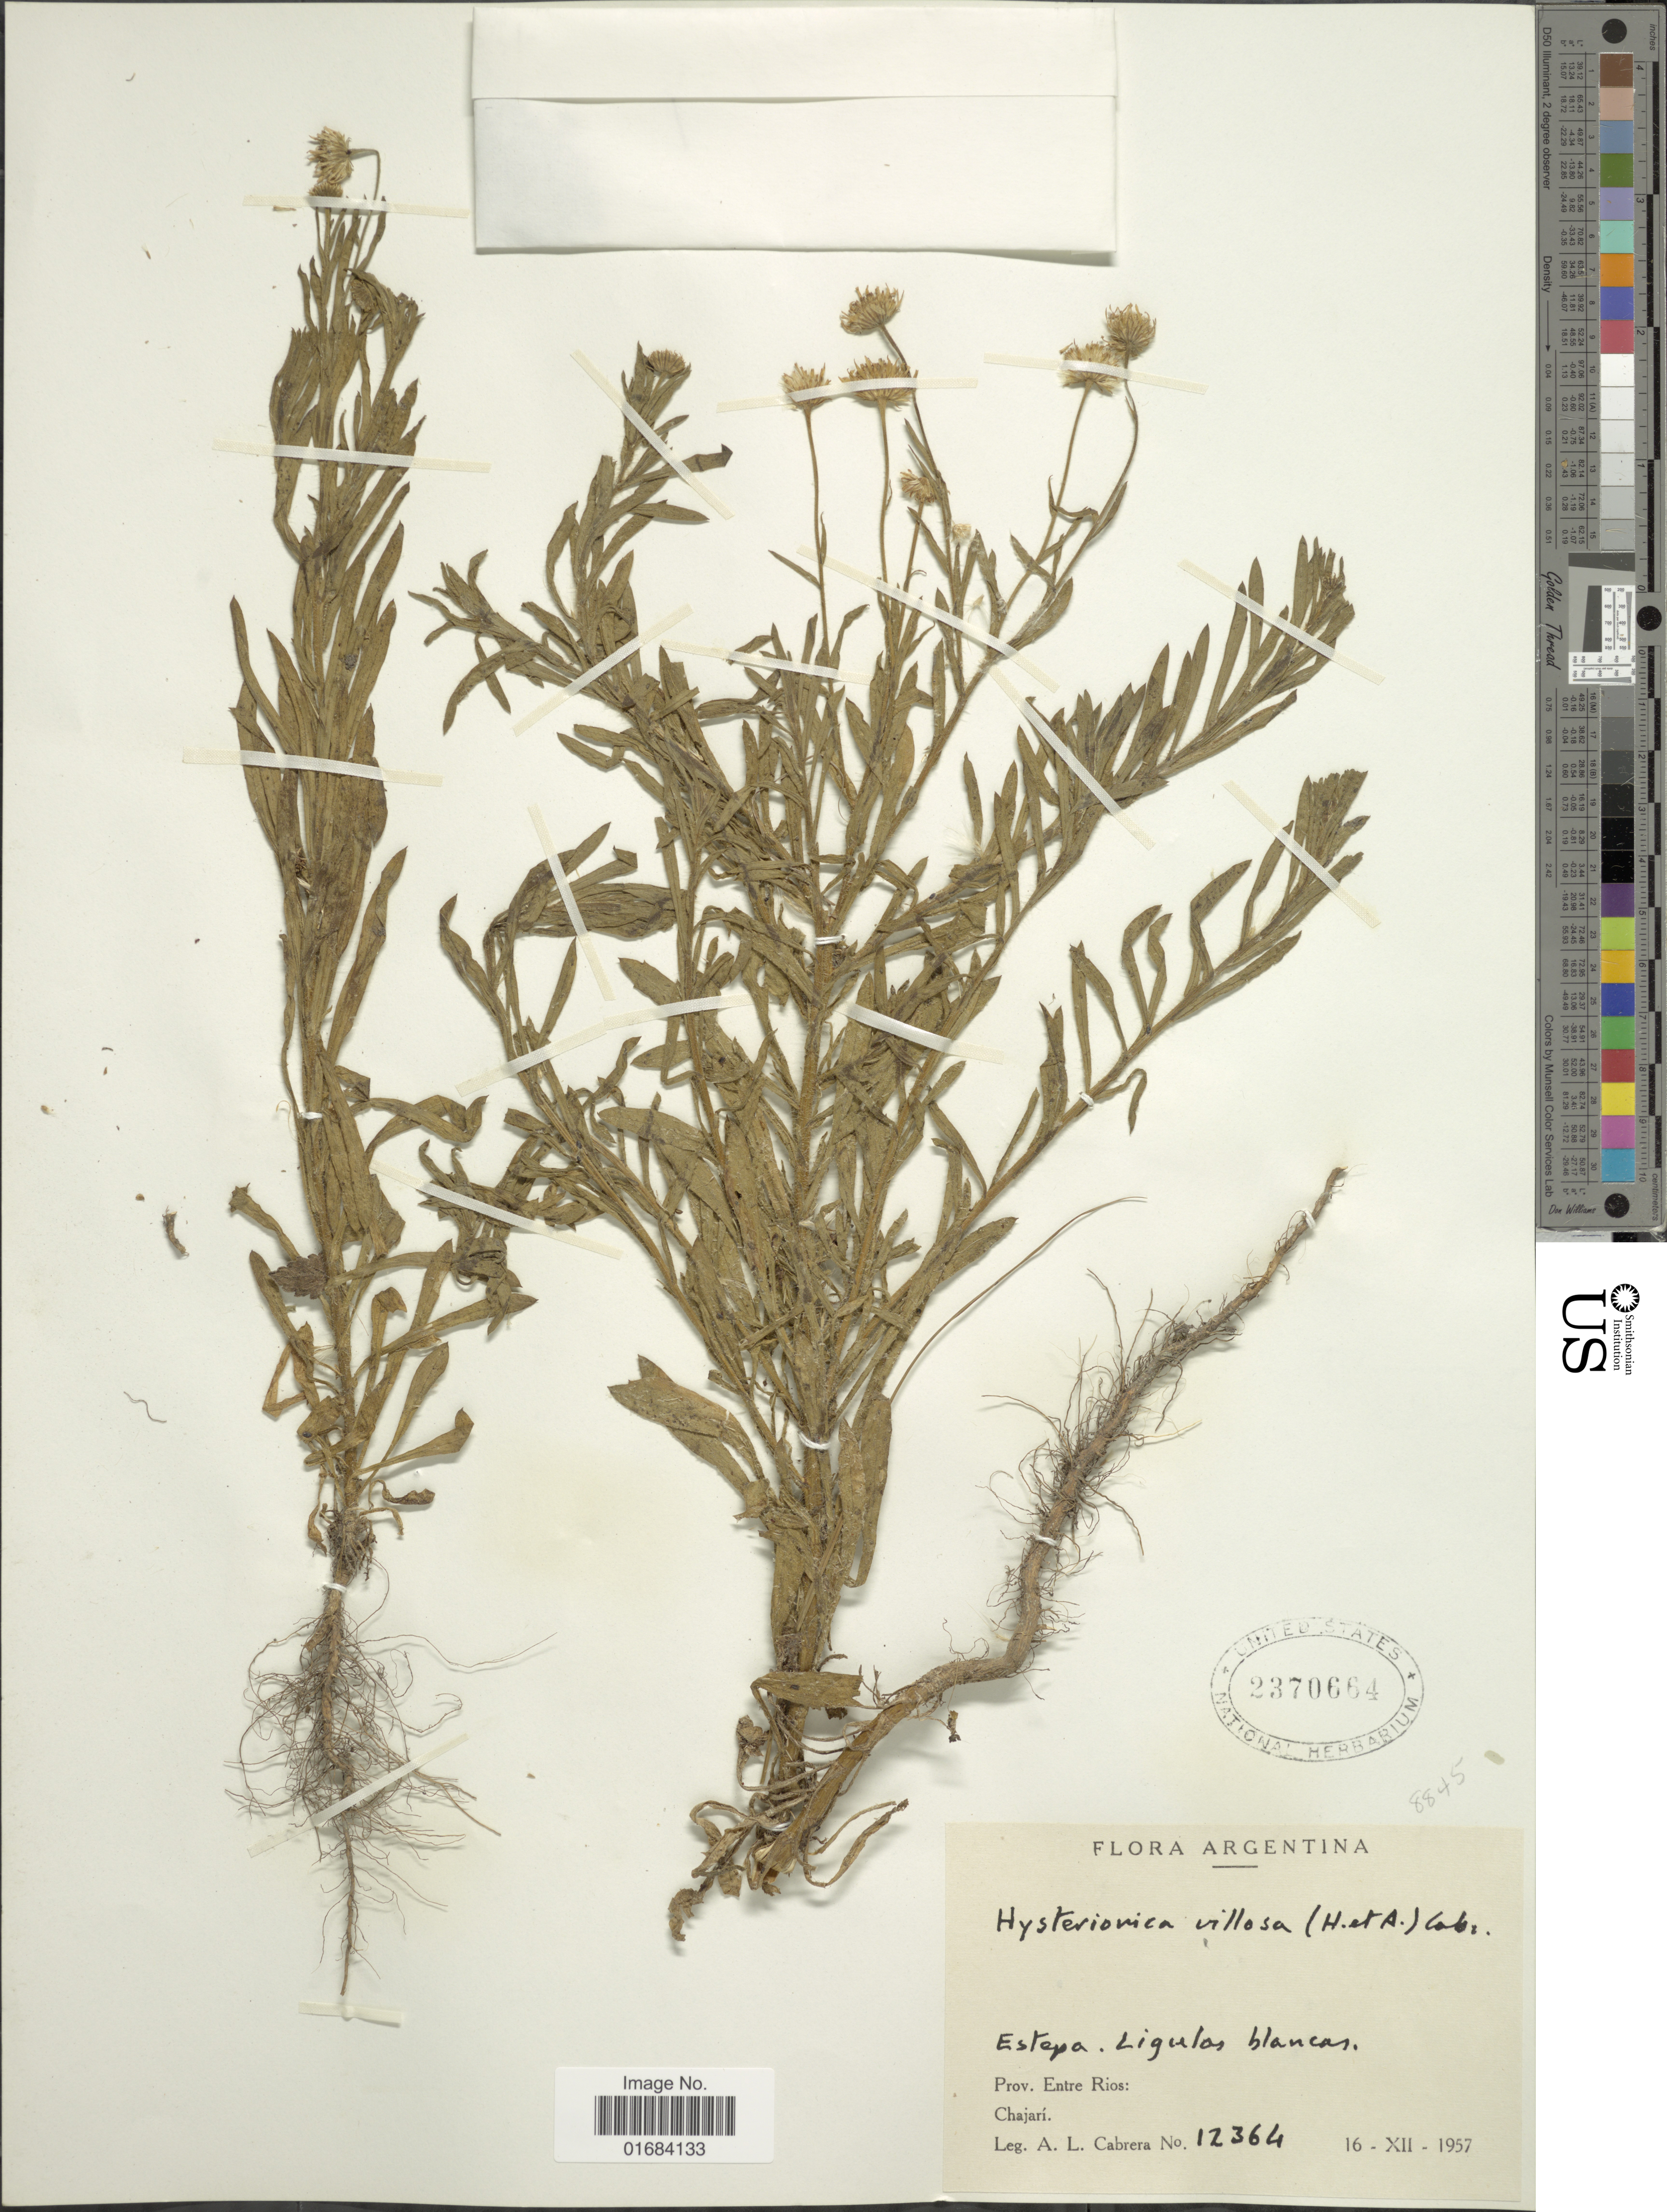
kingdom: Plantae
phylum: Tracheophyta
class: Magnoliopsida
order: Asterales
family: Asteraceae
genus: Hysterionica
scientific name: Hysterionica villosa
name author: (Hook. & Arn.) Cabrera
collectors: A. L. Cabrera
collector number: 1264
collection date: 1957-12-16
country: Argentina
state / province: Entre Rios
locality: Estepa, Ligulas blancas, Chajarí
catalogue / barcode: US 2370664